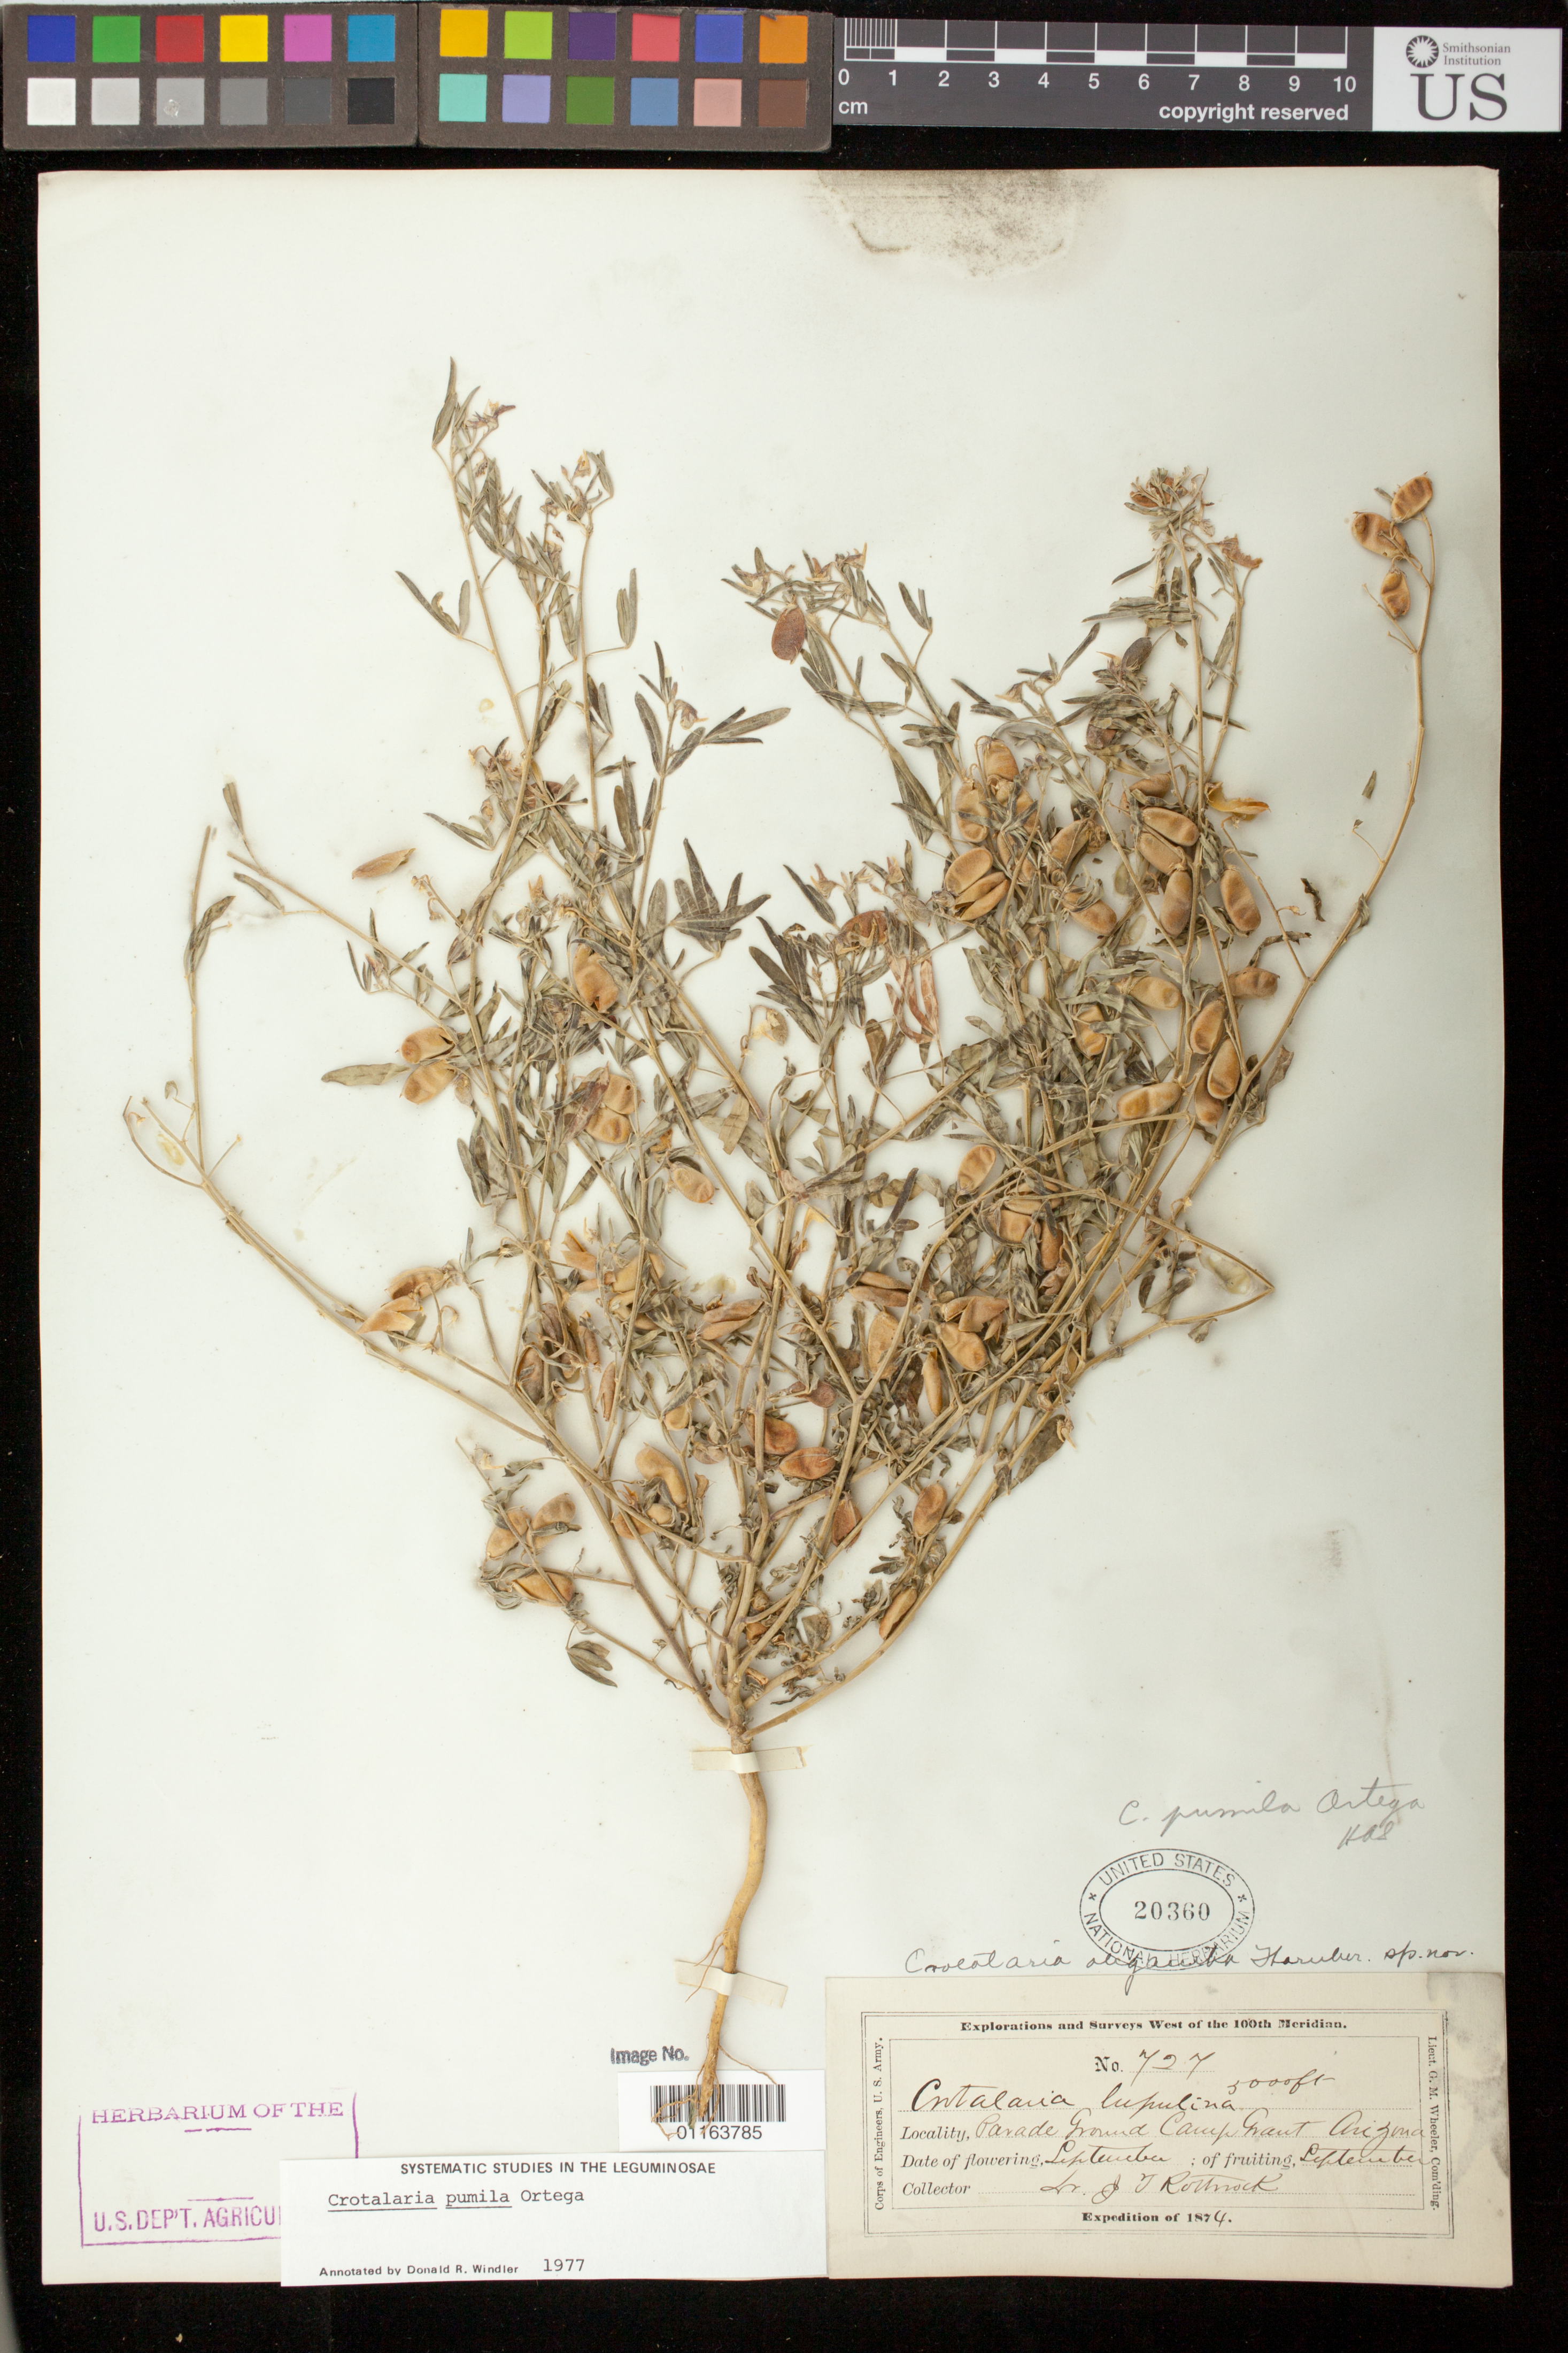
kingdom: Plantae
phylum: Tracheophyta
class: Magnoliopsida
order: Fabales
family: Fabaceae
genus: Crotalaria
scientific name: Crotalaria pumila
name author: Ortega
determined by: Windler, D. R.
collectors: J. T. Rothrock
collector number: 727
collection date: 1874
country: United States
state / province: Arizona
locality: Parade Ground, Camp Grant.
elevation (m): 1524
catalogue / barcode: US 20360